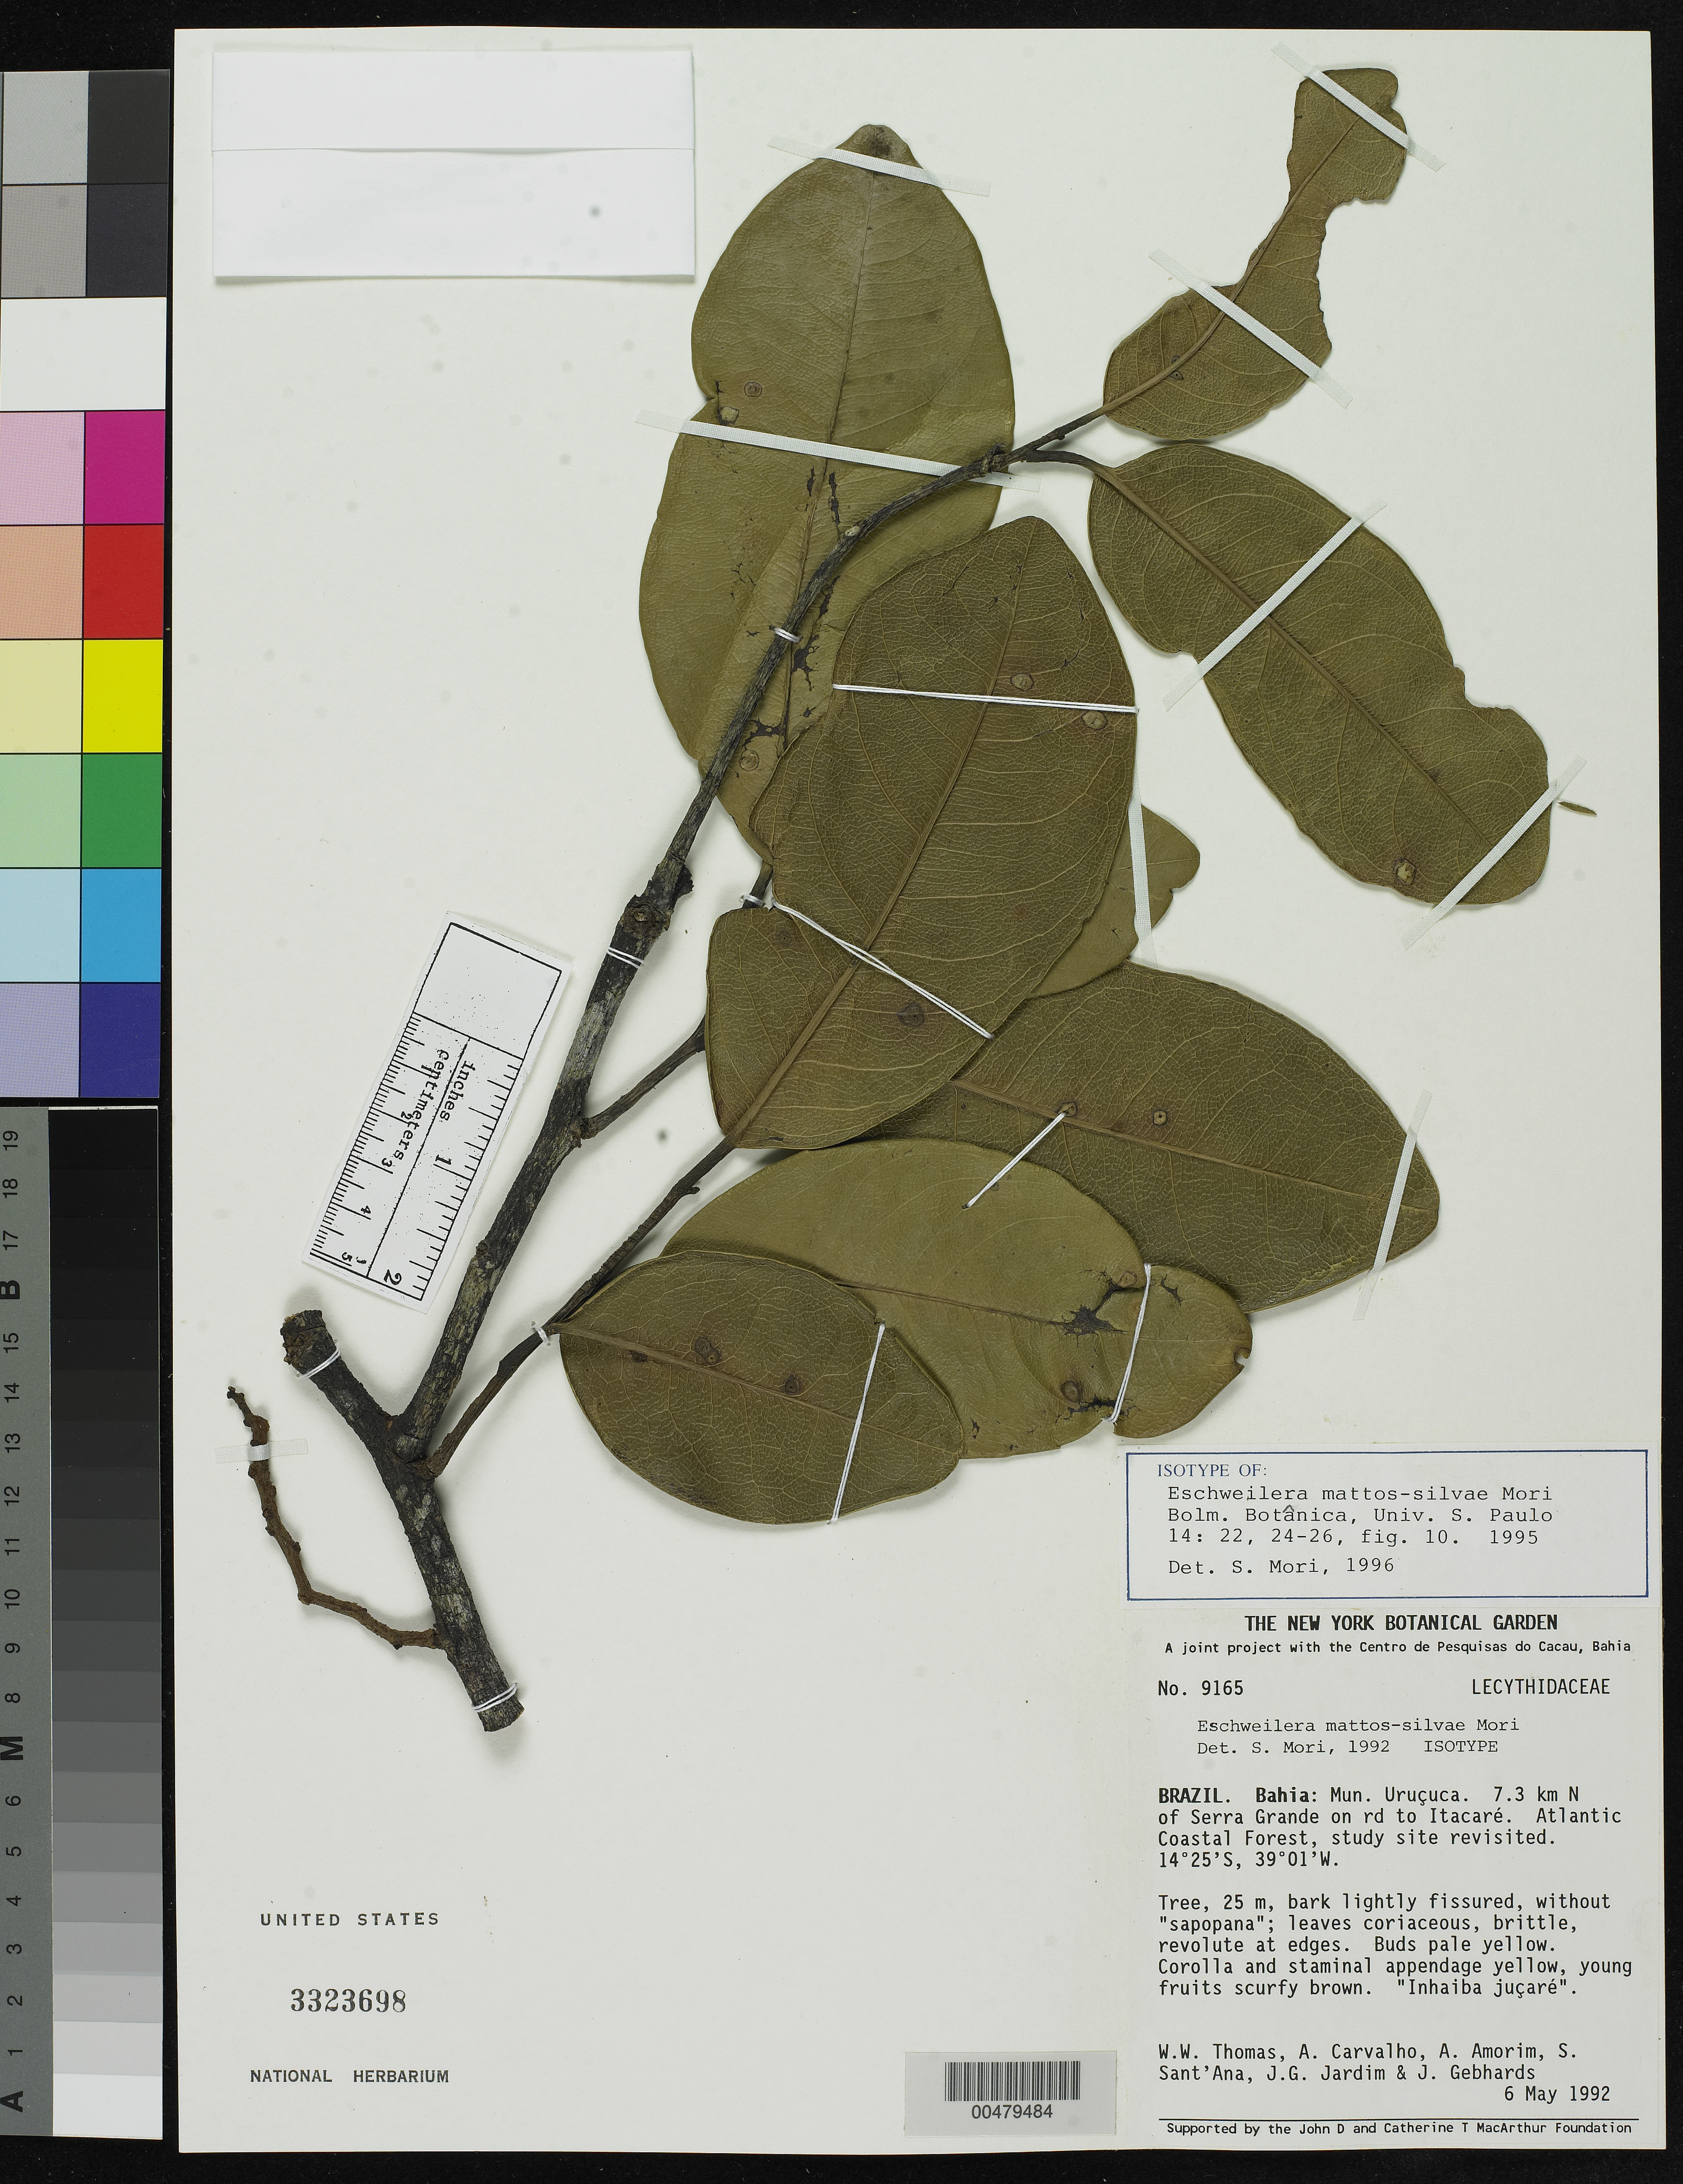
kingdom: Plantae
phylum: Tracheophyta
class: Magnoliopsida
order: Ericales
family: Lecythidaceae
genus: Eschweilera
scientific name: Eschweilera mattos-silvae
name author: S.A. Mori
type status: Isotype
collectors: W. W. Thomas, A. M. Carvalho, A. M. Amorim, S. C. Sant'Ana, J. Jardim & J. Gebhards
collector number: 9165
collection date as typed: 06 May 1992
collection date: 1992-05-06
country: Brazil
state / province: Pará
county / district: Uruçuca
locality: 7.3 km N of Serra Grande on road to Itacare.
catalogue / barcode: US 3323698